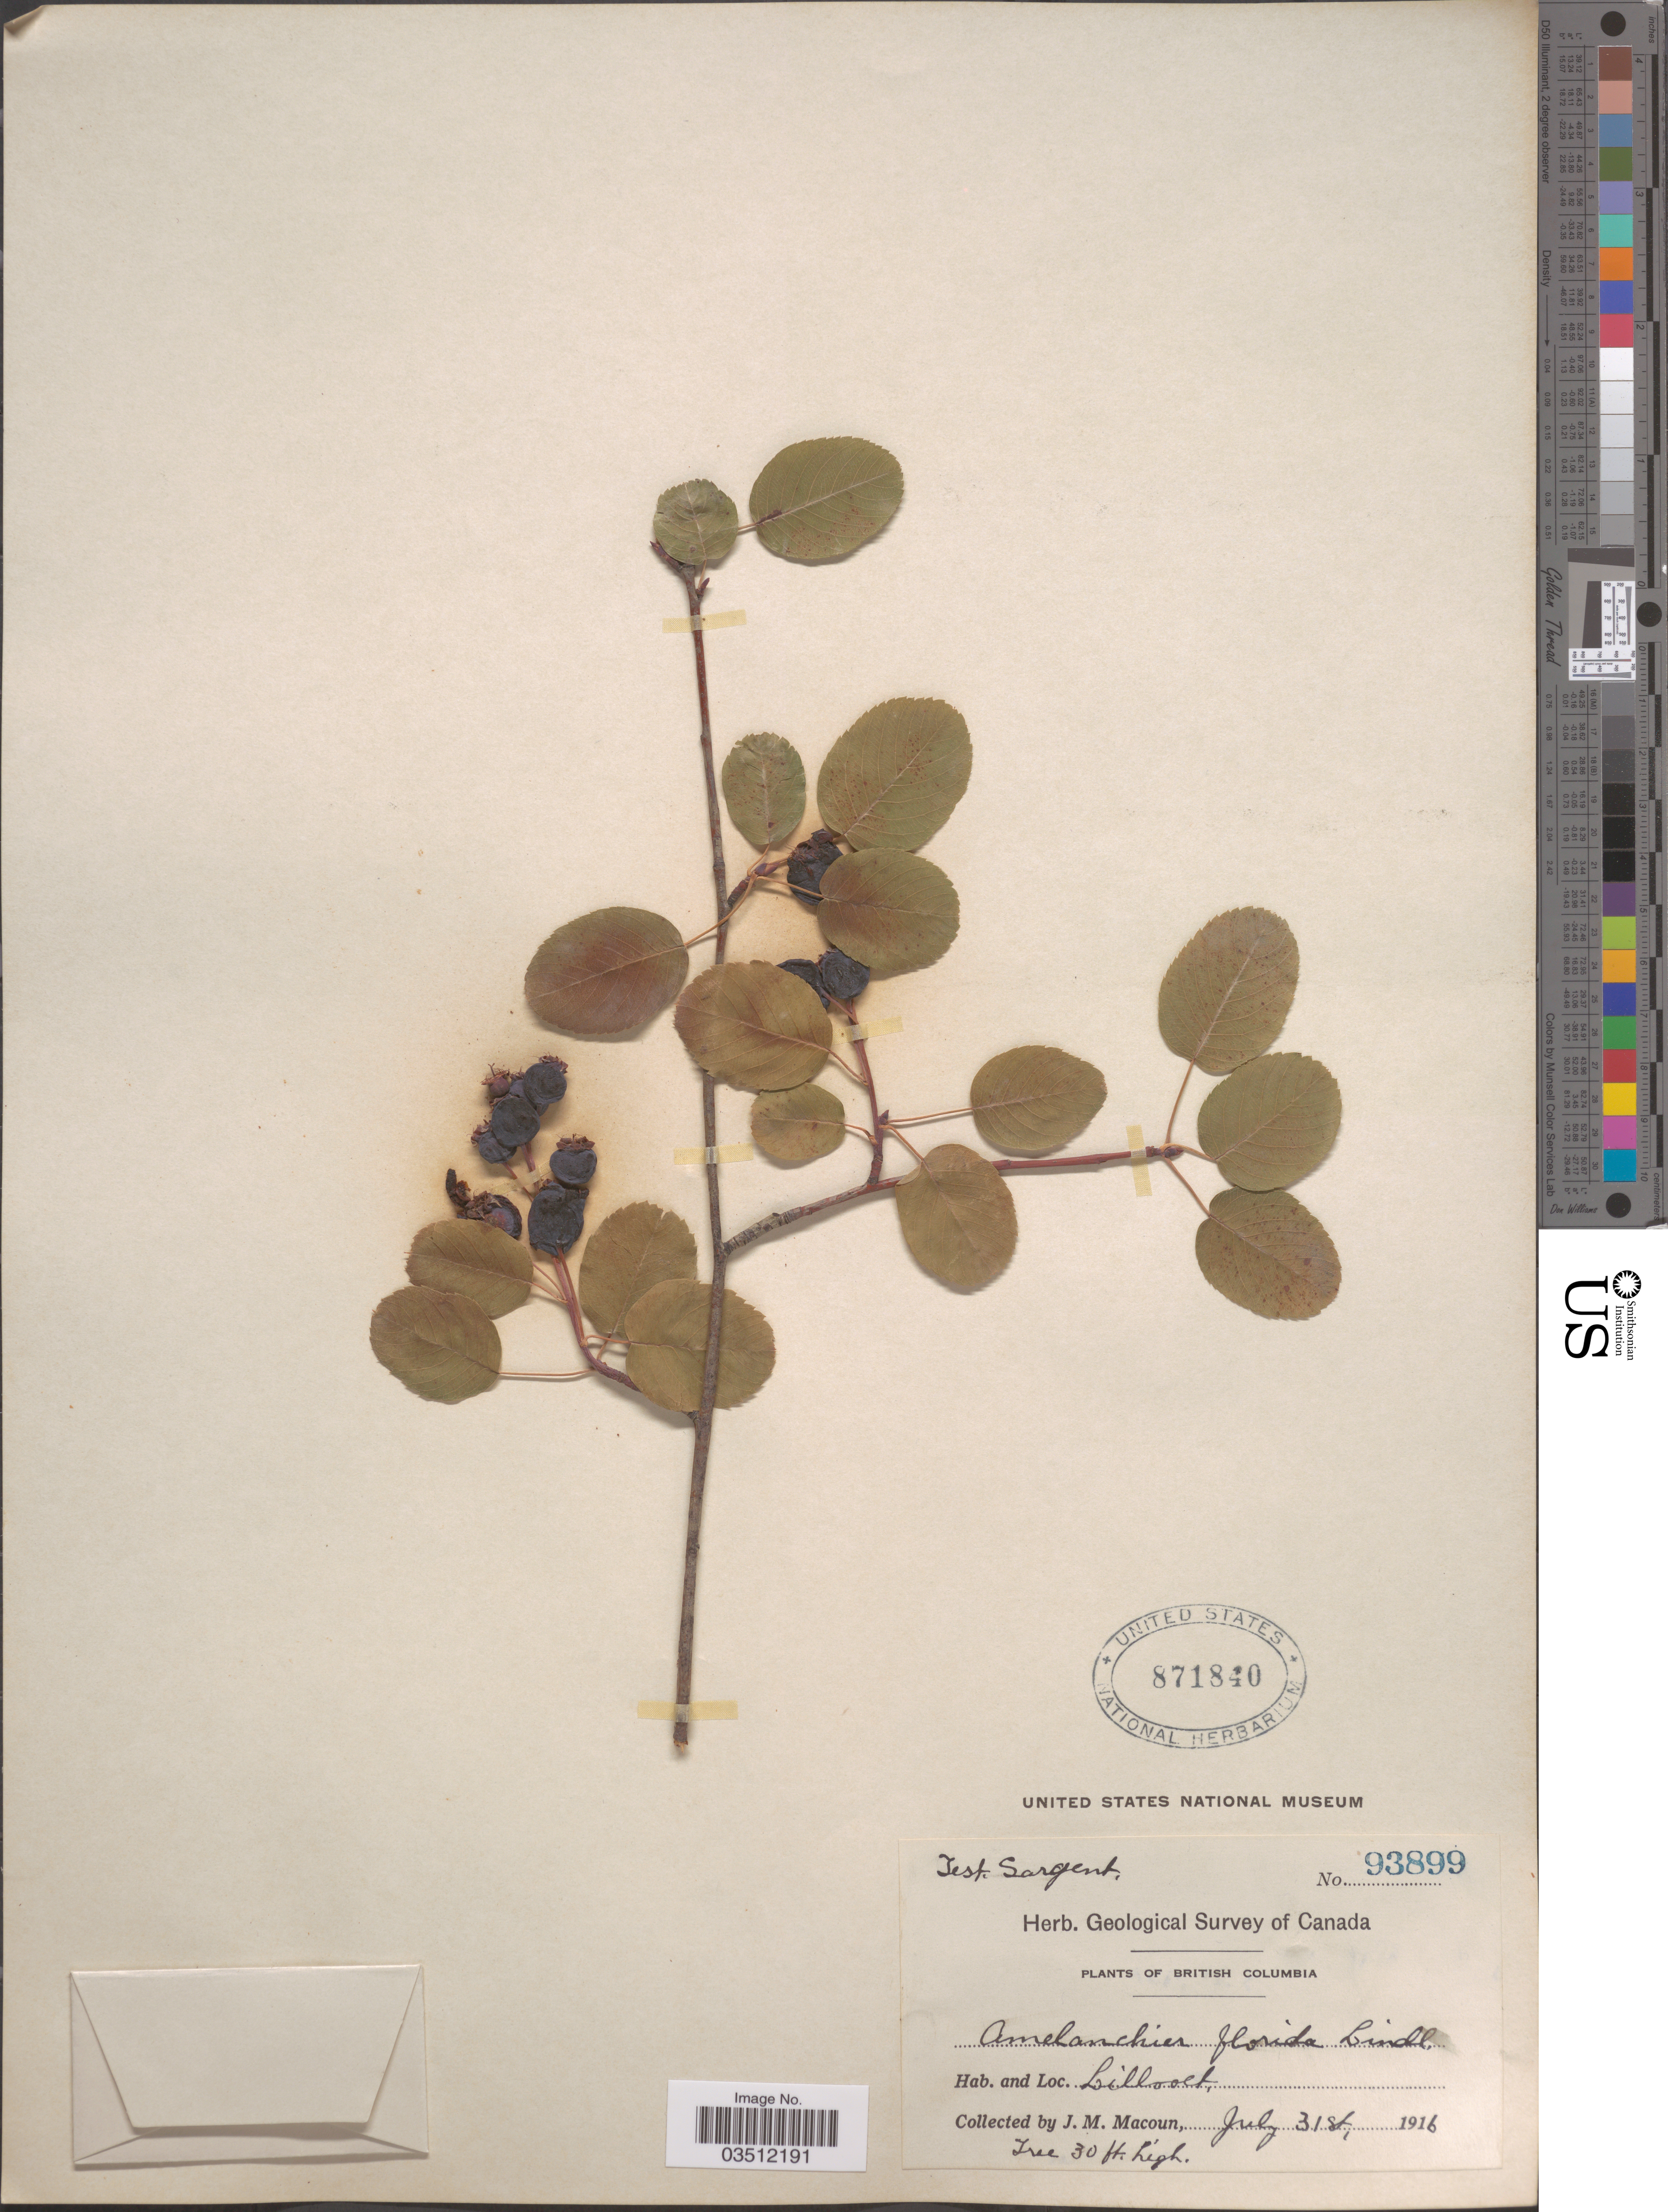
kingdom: Plantae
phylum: Tracheophyta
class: Magnoliopsida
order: Rosales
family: Rosaceae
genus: Amelanchier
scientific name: Amelanchier florida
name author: Lindl.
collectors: J. M. Macoun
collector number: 93899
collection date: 1916-07-31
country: Canada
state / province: British Columbia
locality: Lillooet.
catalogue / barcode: US 871840